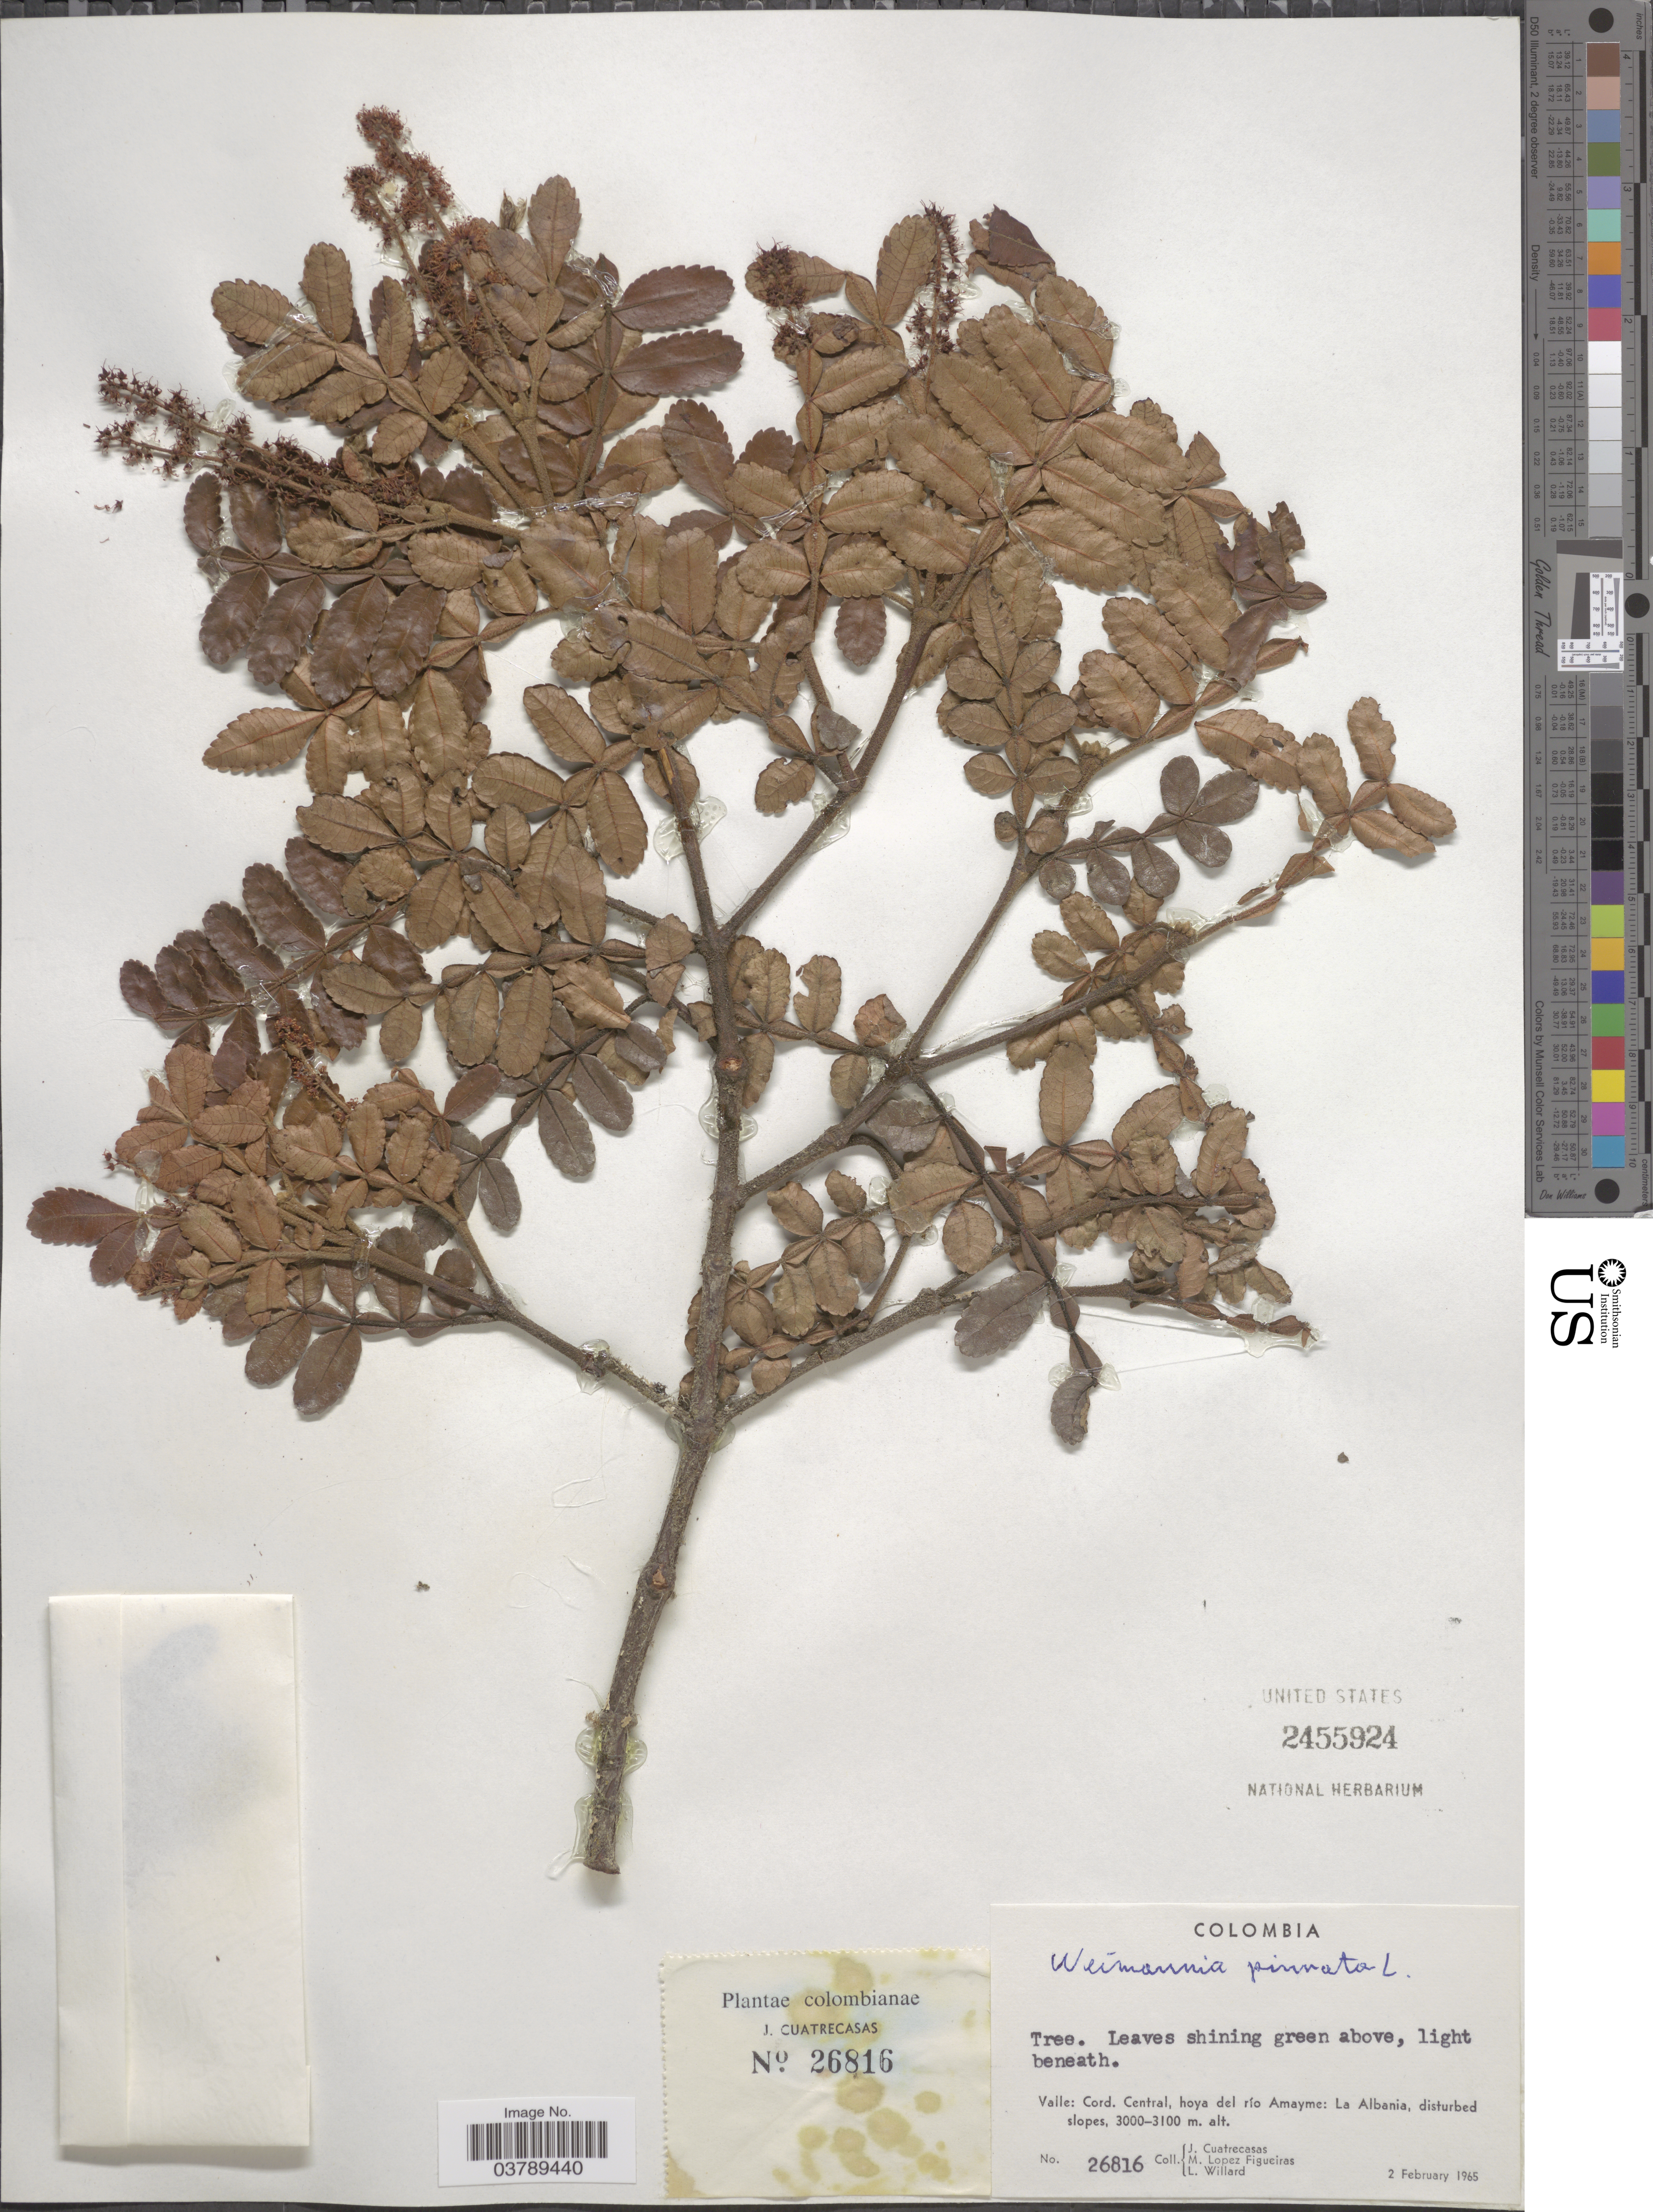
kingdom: Plantae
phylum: Tracheophyta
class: Magnoliopsida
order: Oxalidales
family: Cunoniaceae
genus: Weinmannia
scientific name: Weinmannia pinnata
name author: L.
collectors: J. Cuatrecasas, M. López Figueiras & L. Willard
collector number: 26816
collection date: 1965-02-02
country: Colombia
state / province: Valle del Cauca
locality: Cord. Central, hoya del río Amayme: La Albania.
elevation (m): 3000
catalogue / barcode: US 2455924